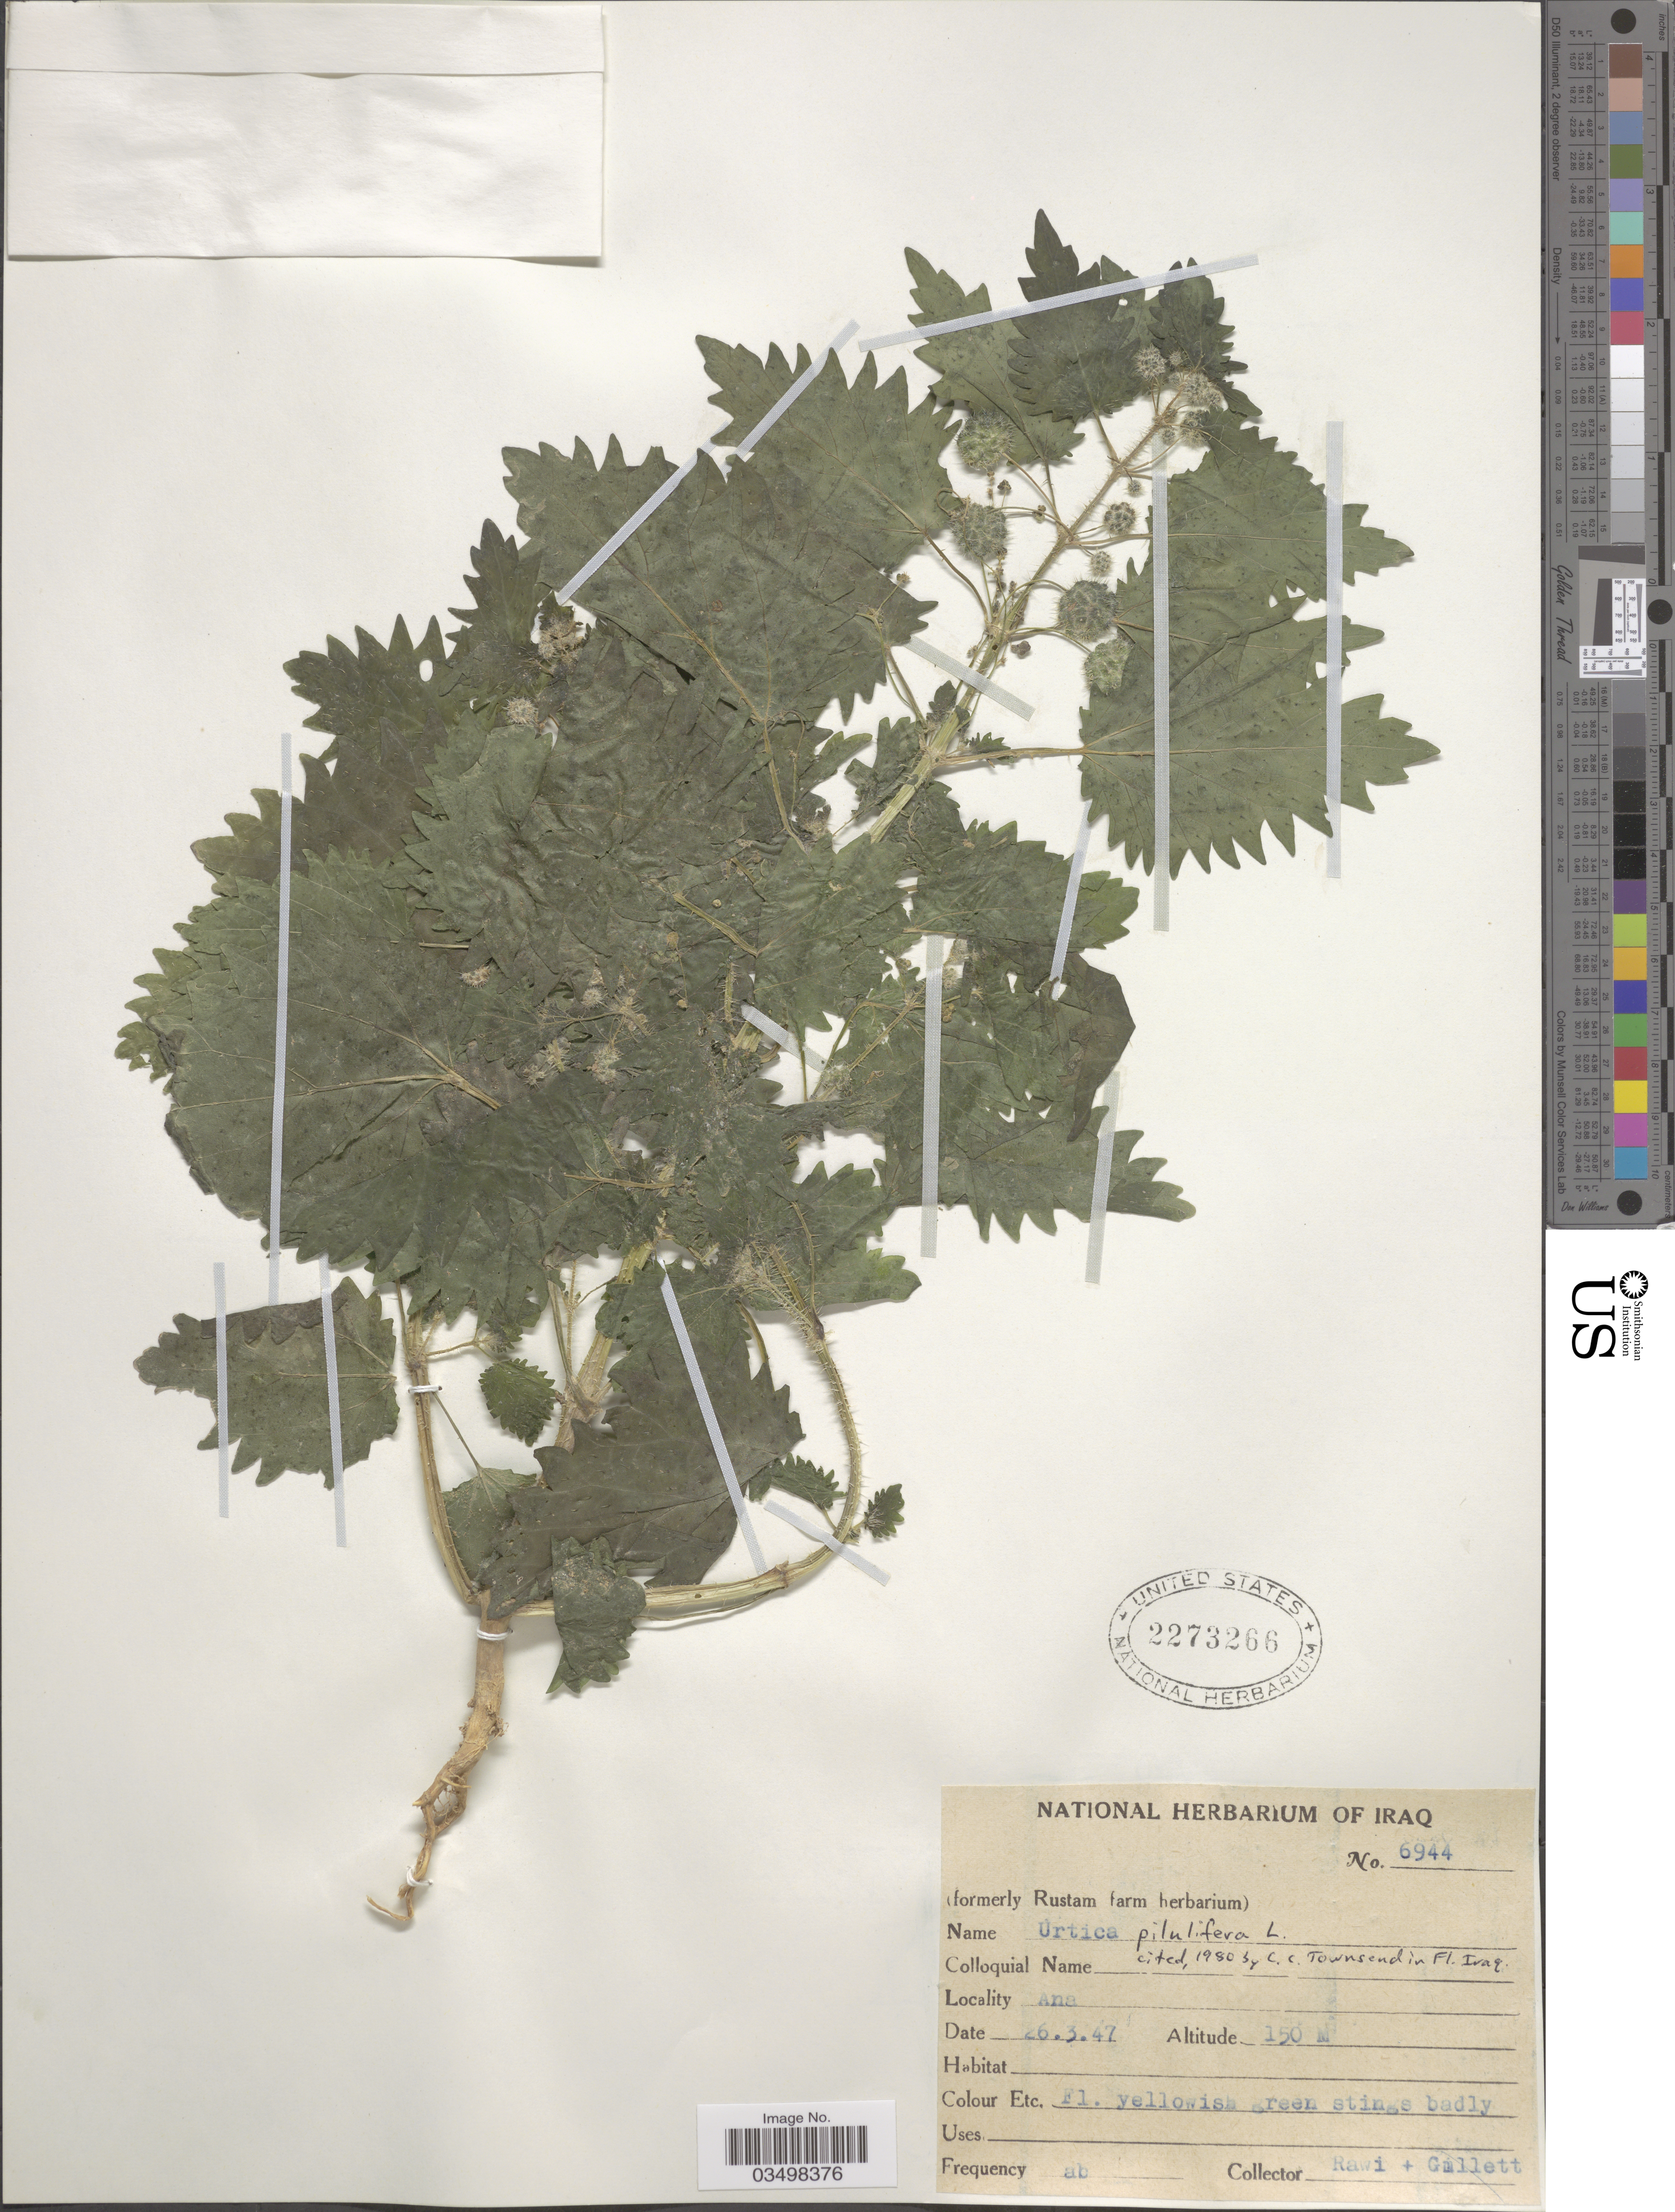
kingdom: Plantae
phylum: Tracheophyta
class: Magnoliopsida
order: Rosales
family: Urticaceae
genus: Urtica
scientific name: Urtica pilulifera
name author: L.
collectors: -. Rawi & Gillett, --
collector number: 6944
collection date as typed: Transcribed d/m/y: 26/3/47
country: Iraq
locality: Ana.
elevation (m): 150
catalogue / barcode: US 2273266